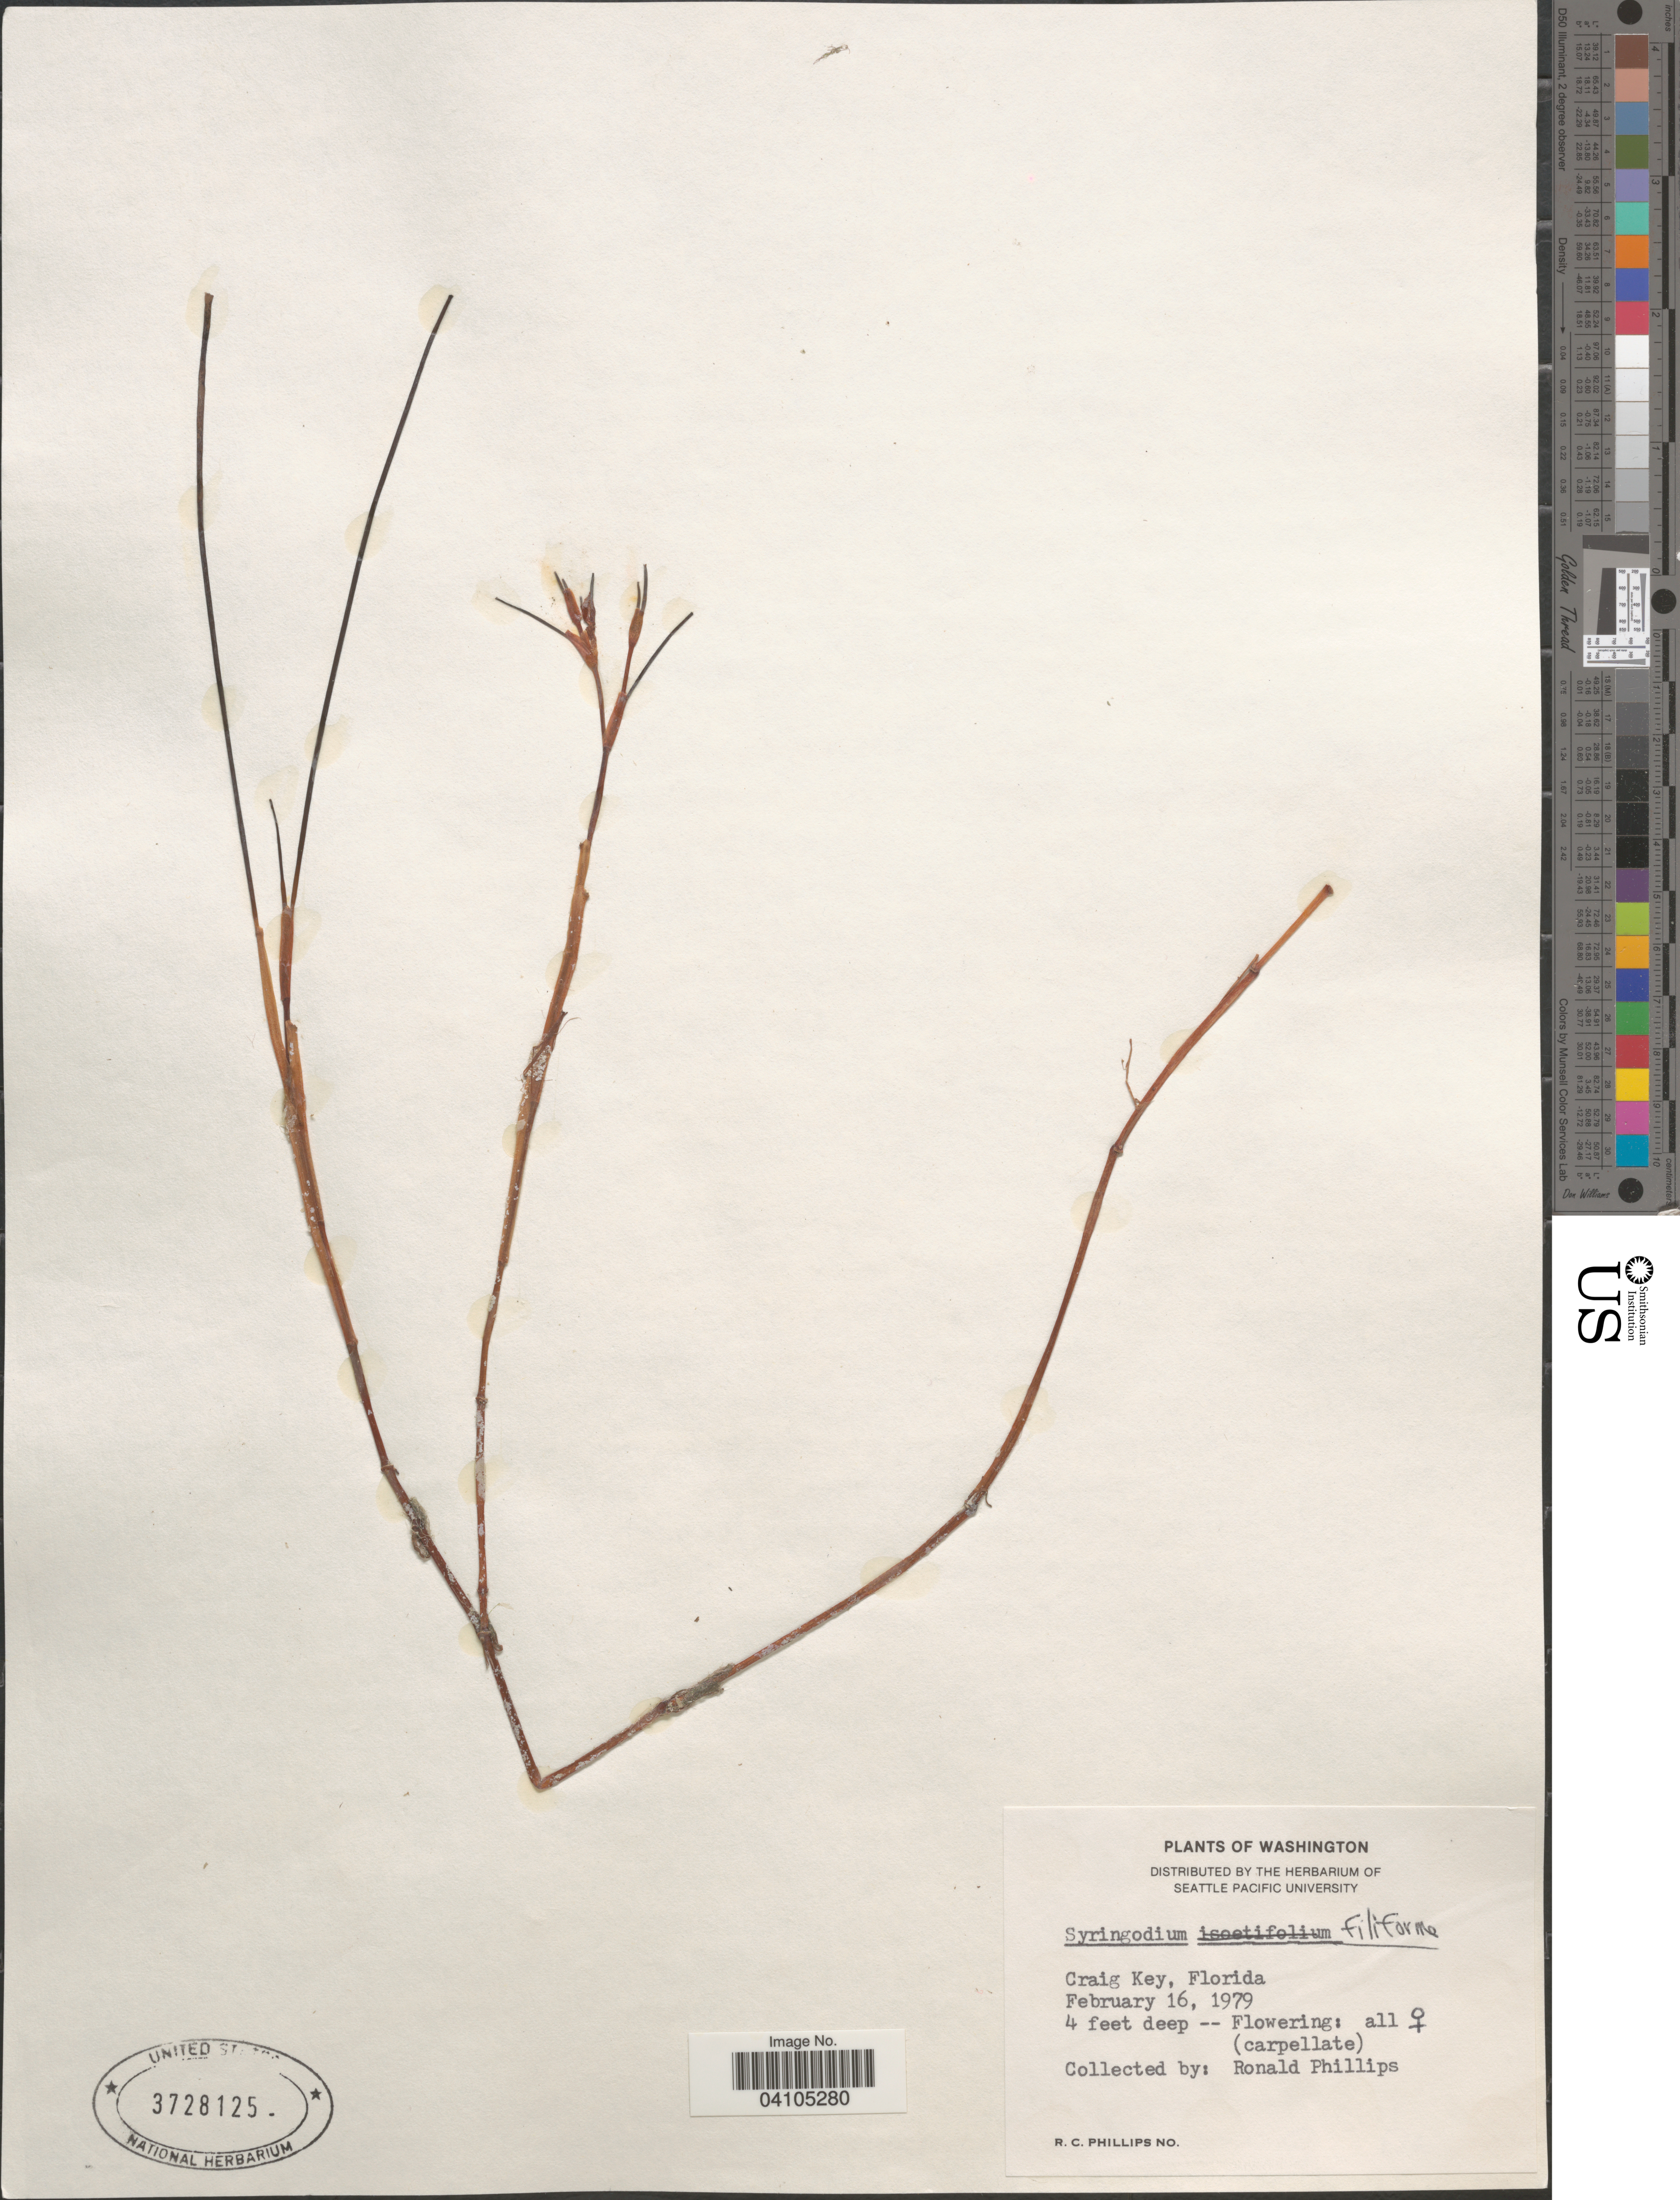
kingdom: Plantae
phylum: Tracheophyta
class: Liliopsida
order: Alismatales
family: Cymodoceaceae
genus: Syringodium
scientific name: Syringodium filiforme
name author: Kütz.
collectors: R. C. Phillips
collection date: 1979-02-16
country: United States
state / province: Florida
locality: Craig Key.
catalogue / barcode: US 3728125